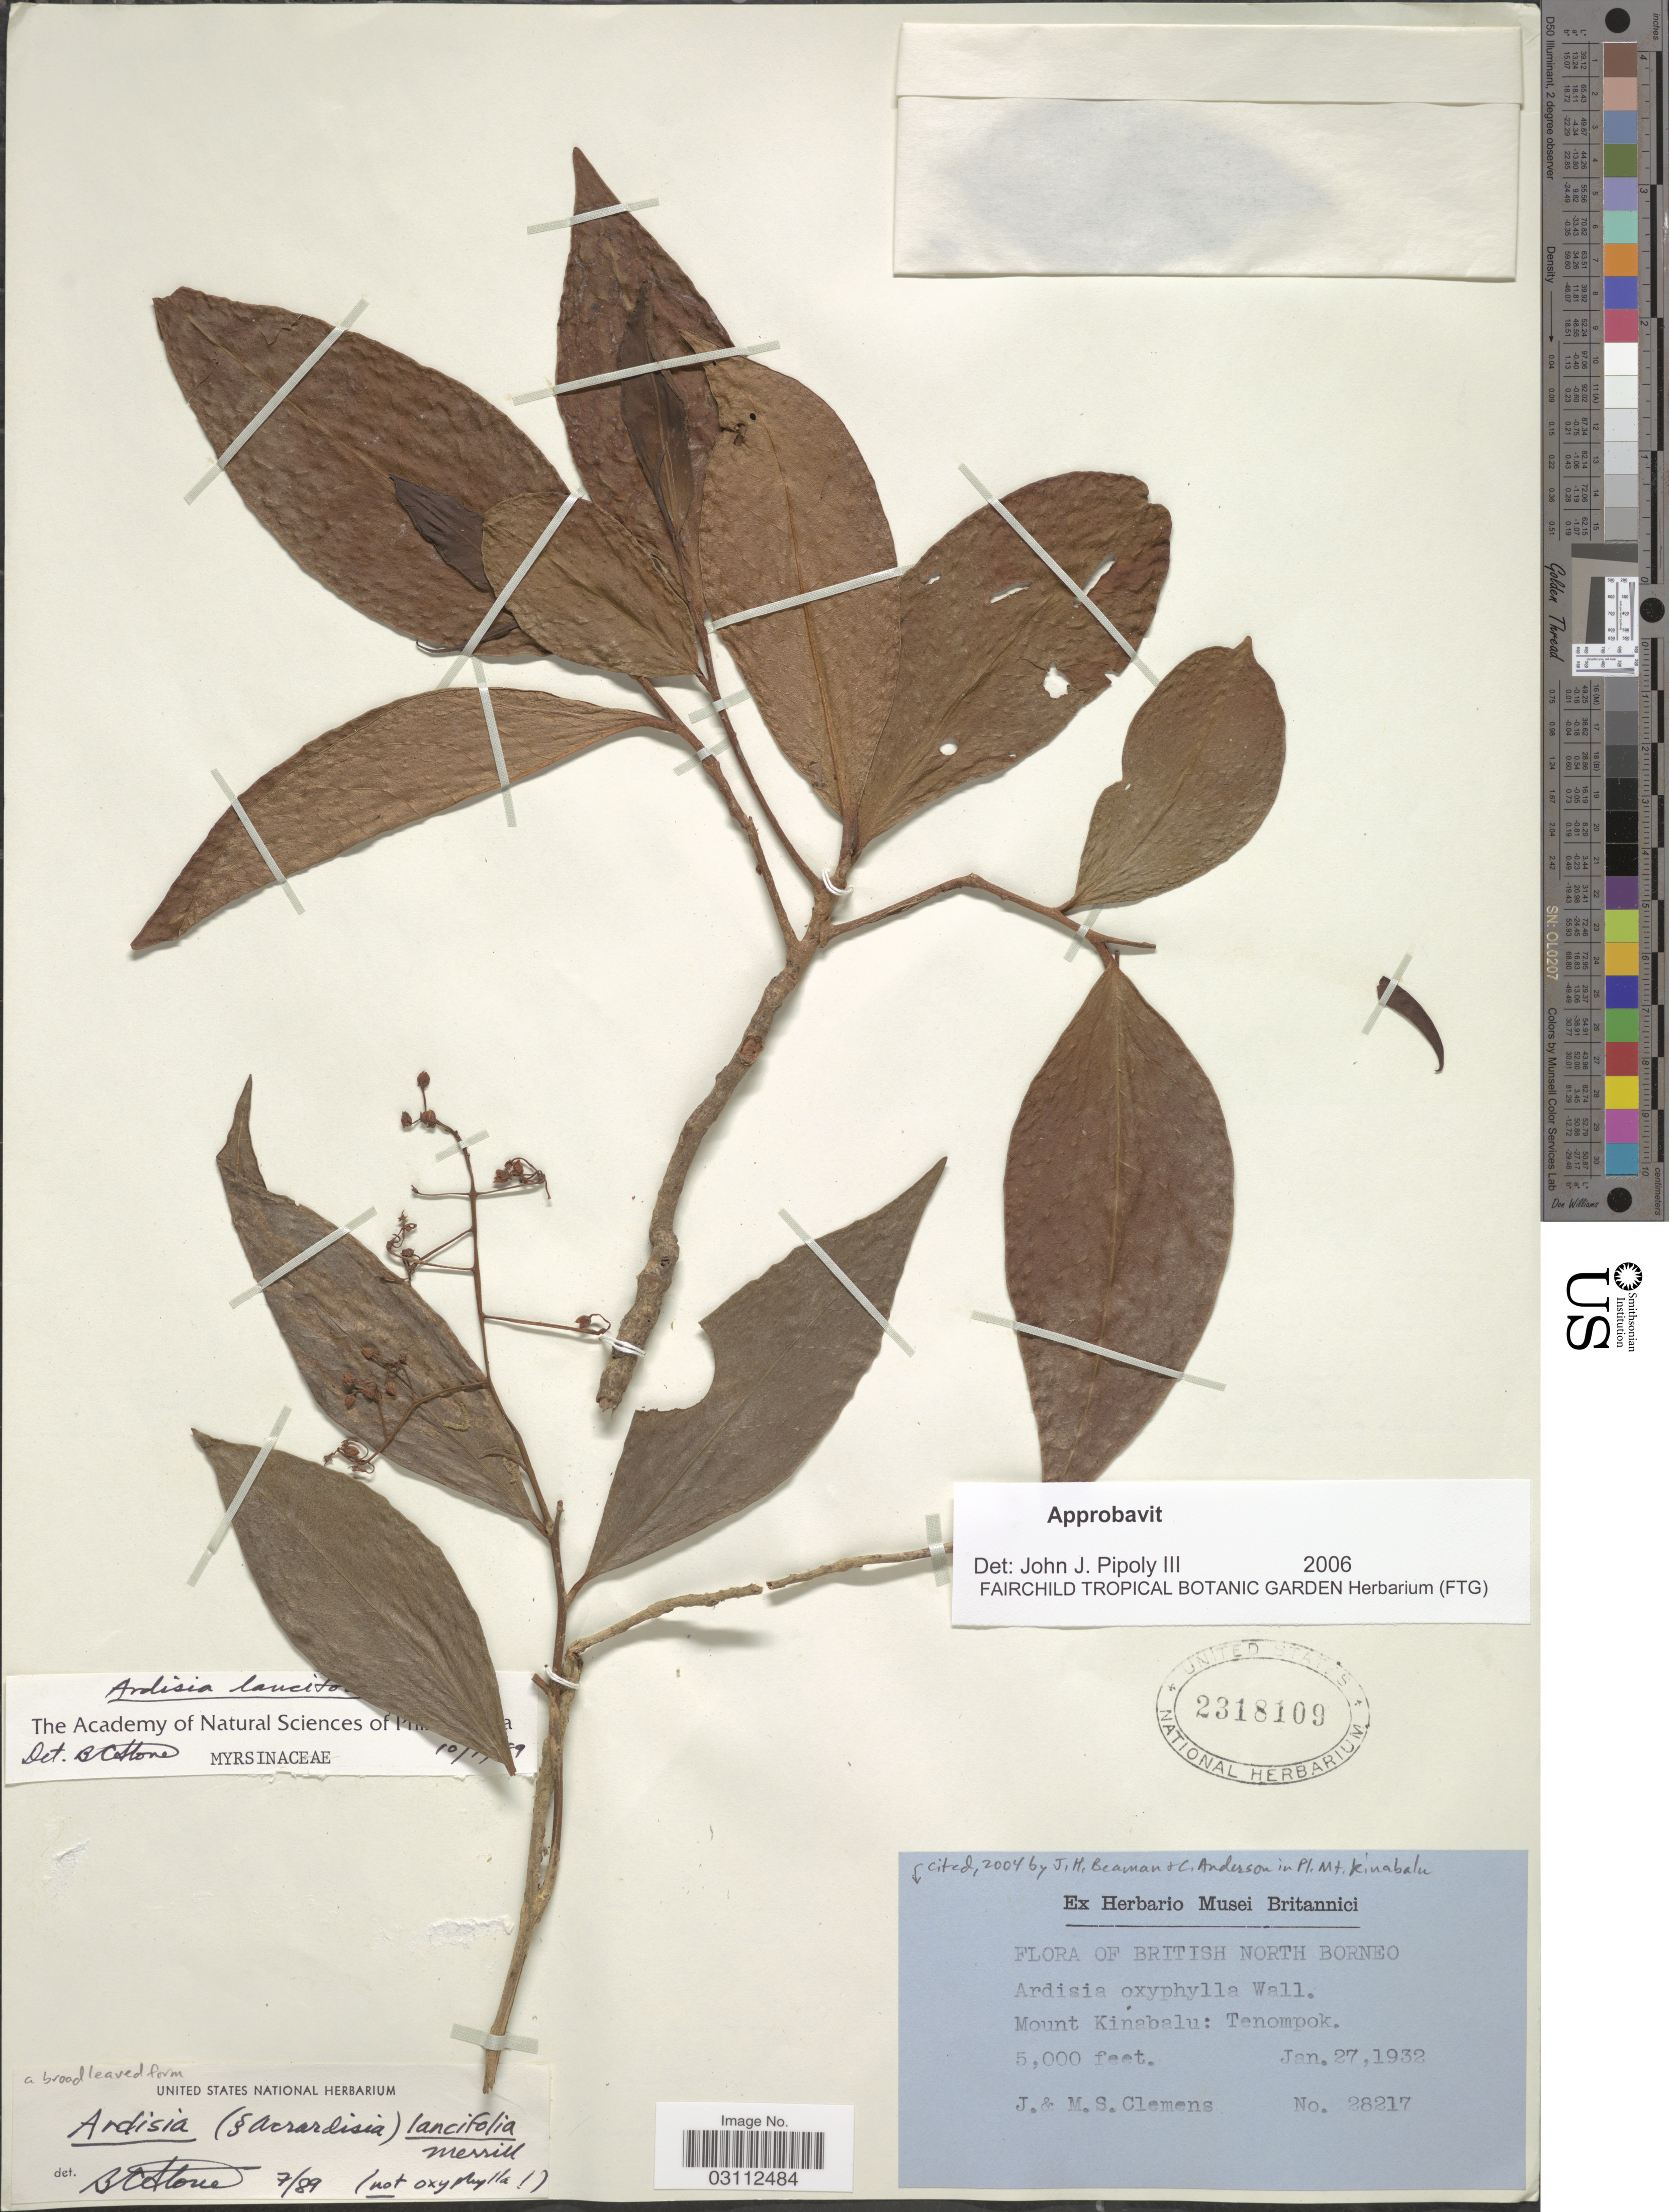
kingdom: Plantae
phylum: Tracheophyta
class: Magnoliopsida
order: Ericales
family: Primulaceae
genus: Ardisia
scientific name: Ardisia oxyphylla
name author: Wall. ex DC.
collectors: J. Clemens & M. S. Clemens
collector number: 28217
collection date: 1932-01-27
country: Malaysia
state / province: Sabah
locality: British North Borneo. Mount Kinabalu: Tenompok.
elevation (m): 1524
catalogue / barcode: US 2318109